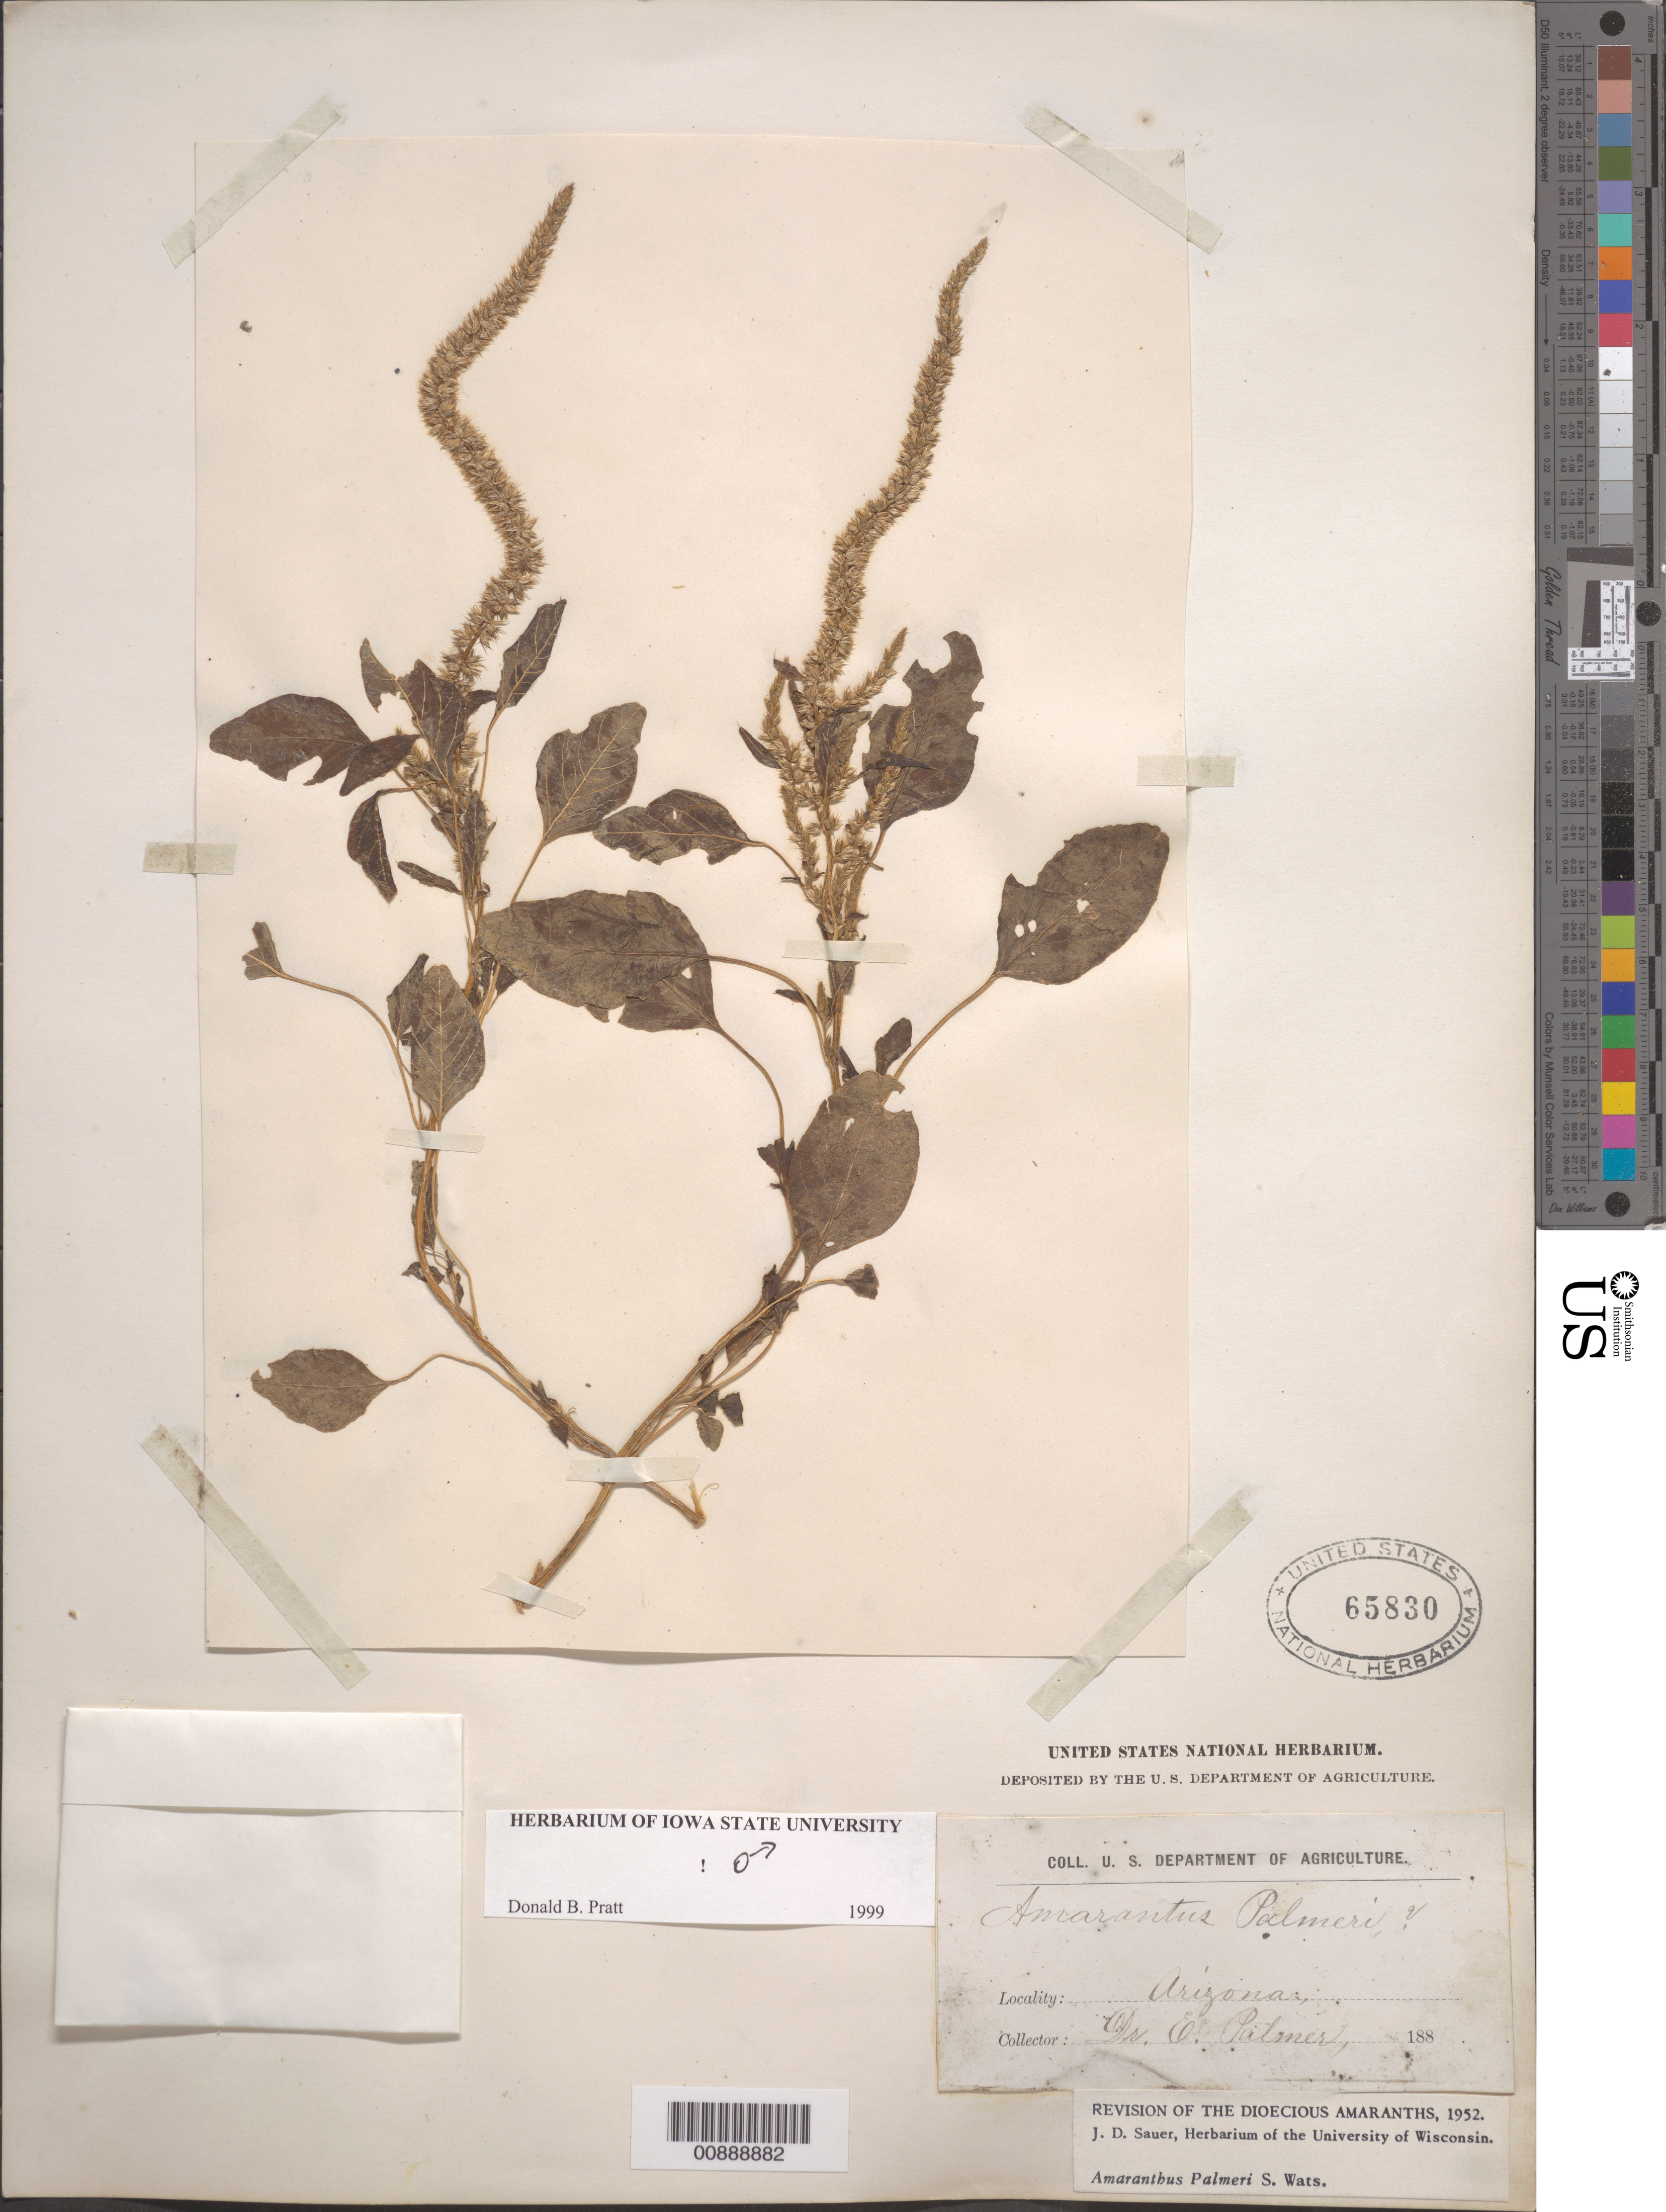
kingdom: Plantae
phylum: Tracheophyta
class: Magnoliopsida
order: Caryophyllales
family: Amaranthaceae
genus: Amaranthus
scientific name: Amaranthus palmeri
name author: S. Watson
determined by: Pratt, D. B.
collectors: E. Palmer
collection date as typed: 188-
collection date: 1880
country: United States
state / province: Arizona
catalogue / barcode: US 65830